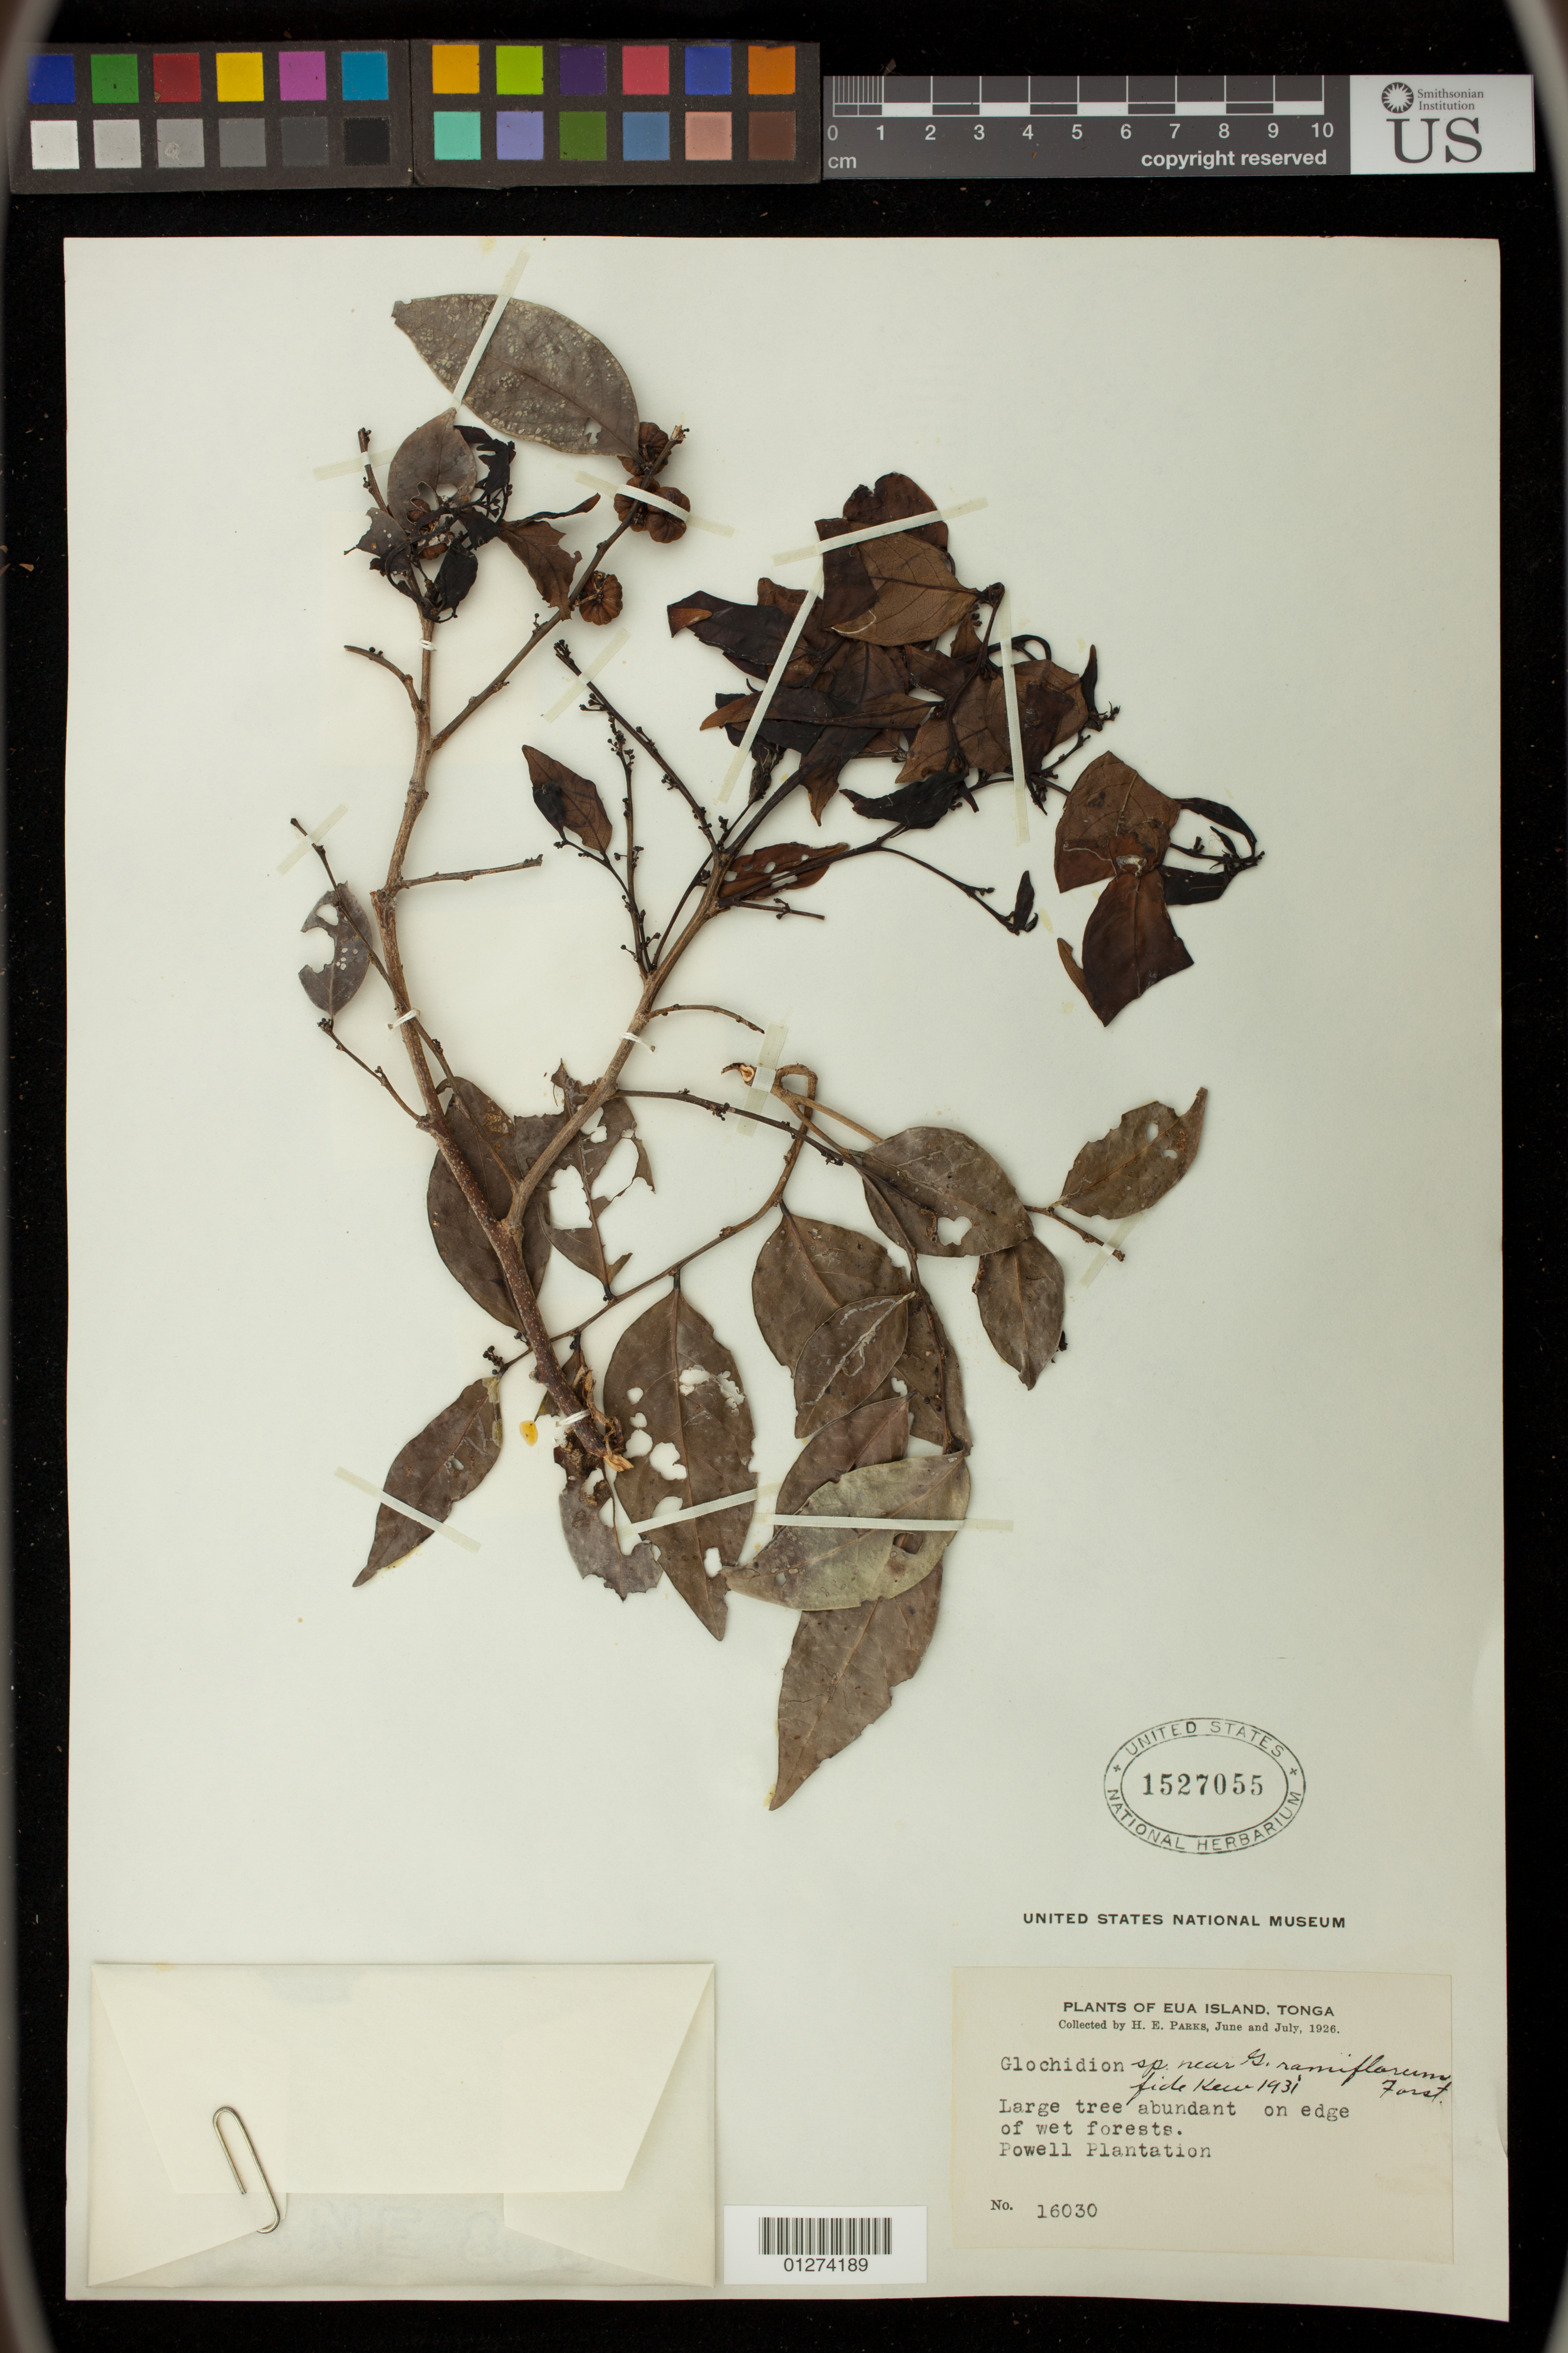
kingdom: Plantae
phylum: Tracheophyta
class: Magnoliopsida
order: Malpighiales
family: Phyllanthaceae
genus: Glochidion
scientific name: Glochidion ramiflorum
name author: J.R. Forst. & G. Forst.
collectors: H. E. Parks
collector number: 16030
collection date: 1926-06/1926-07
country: Tonga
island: Eua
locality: Powell Plantation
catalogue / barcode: US 1527055